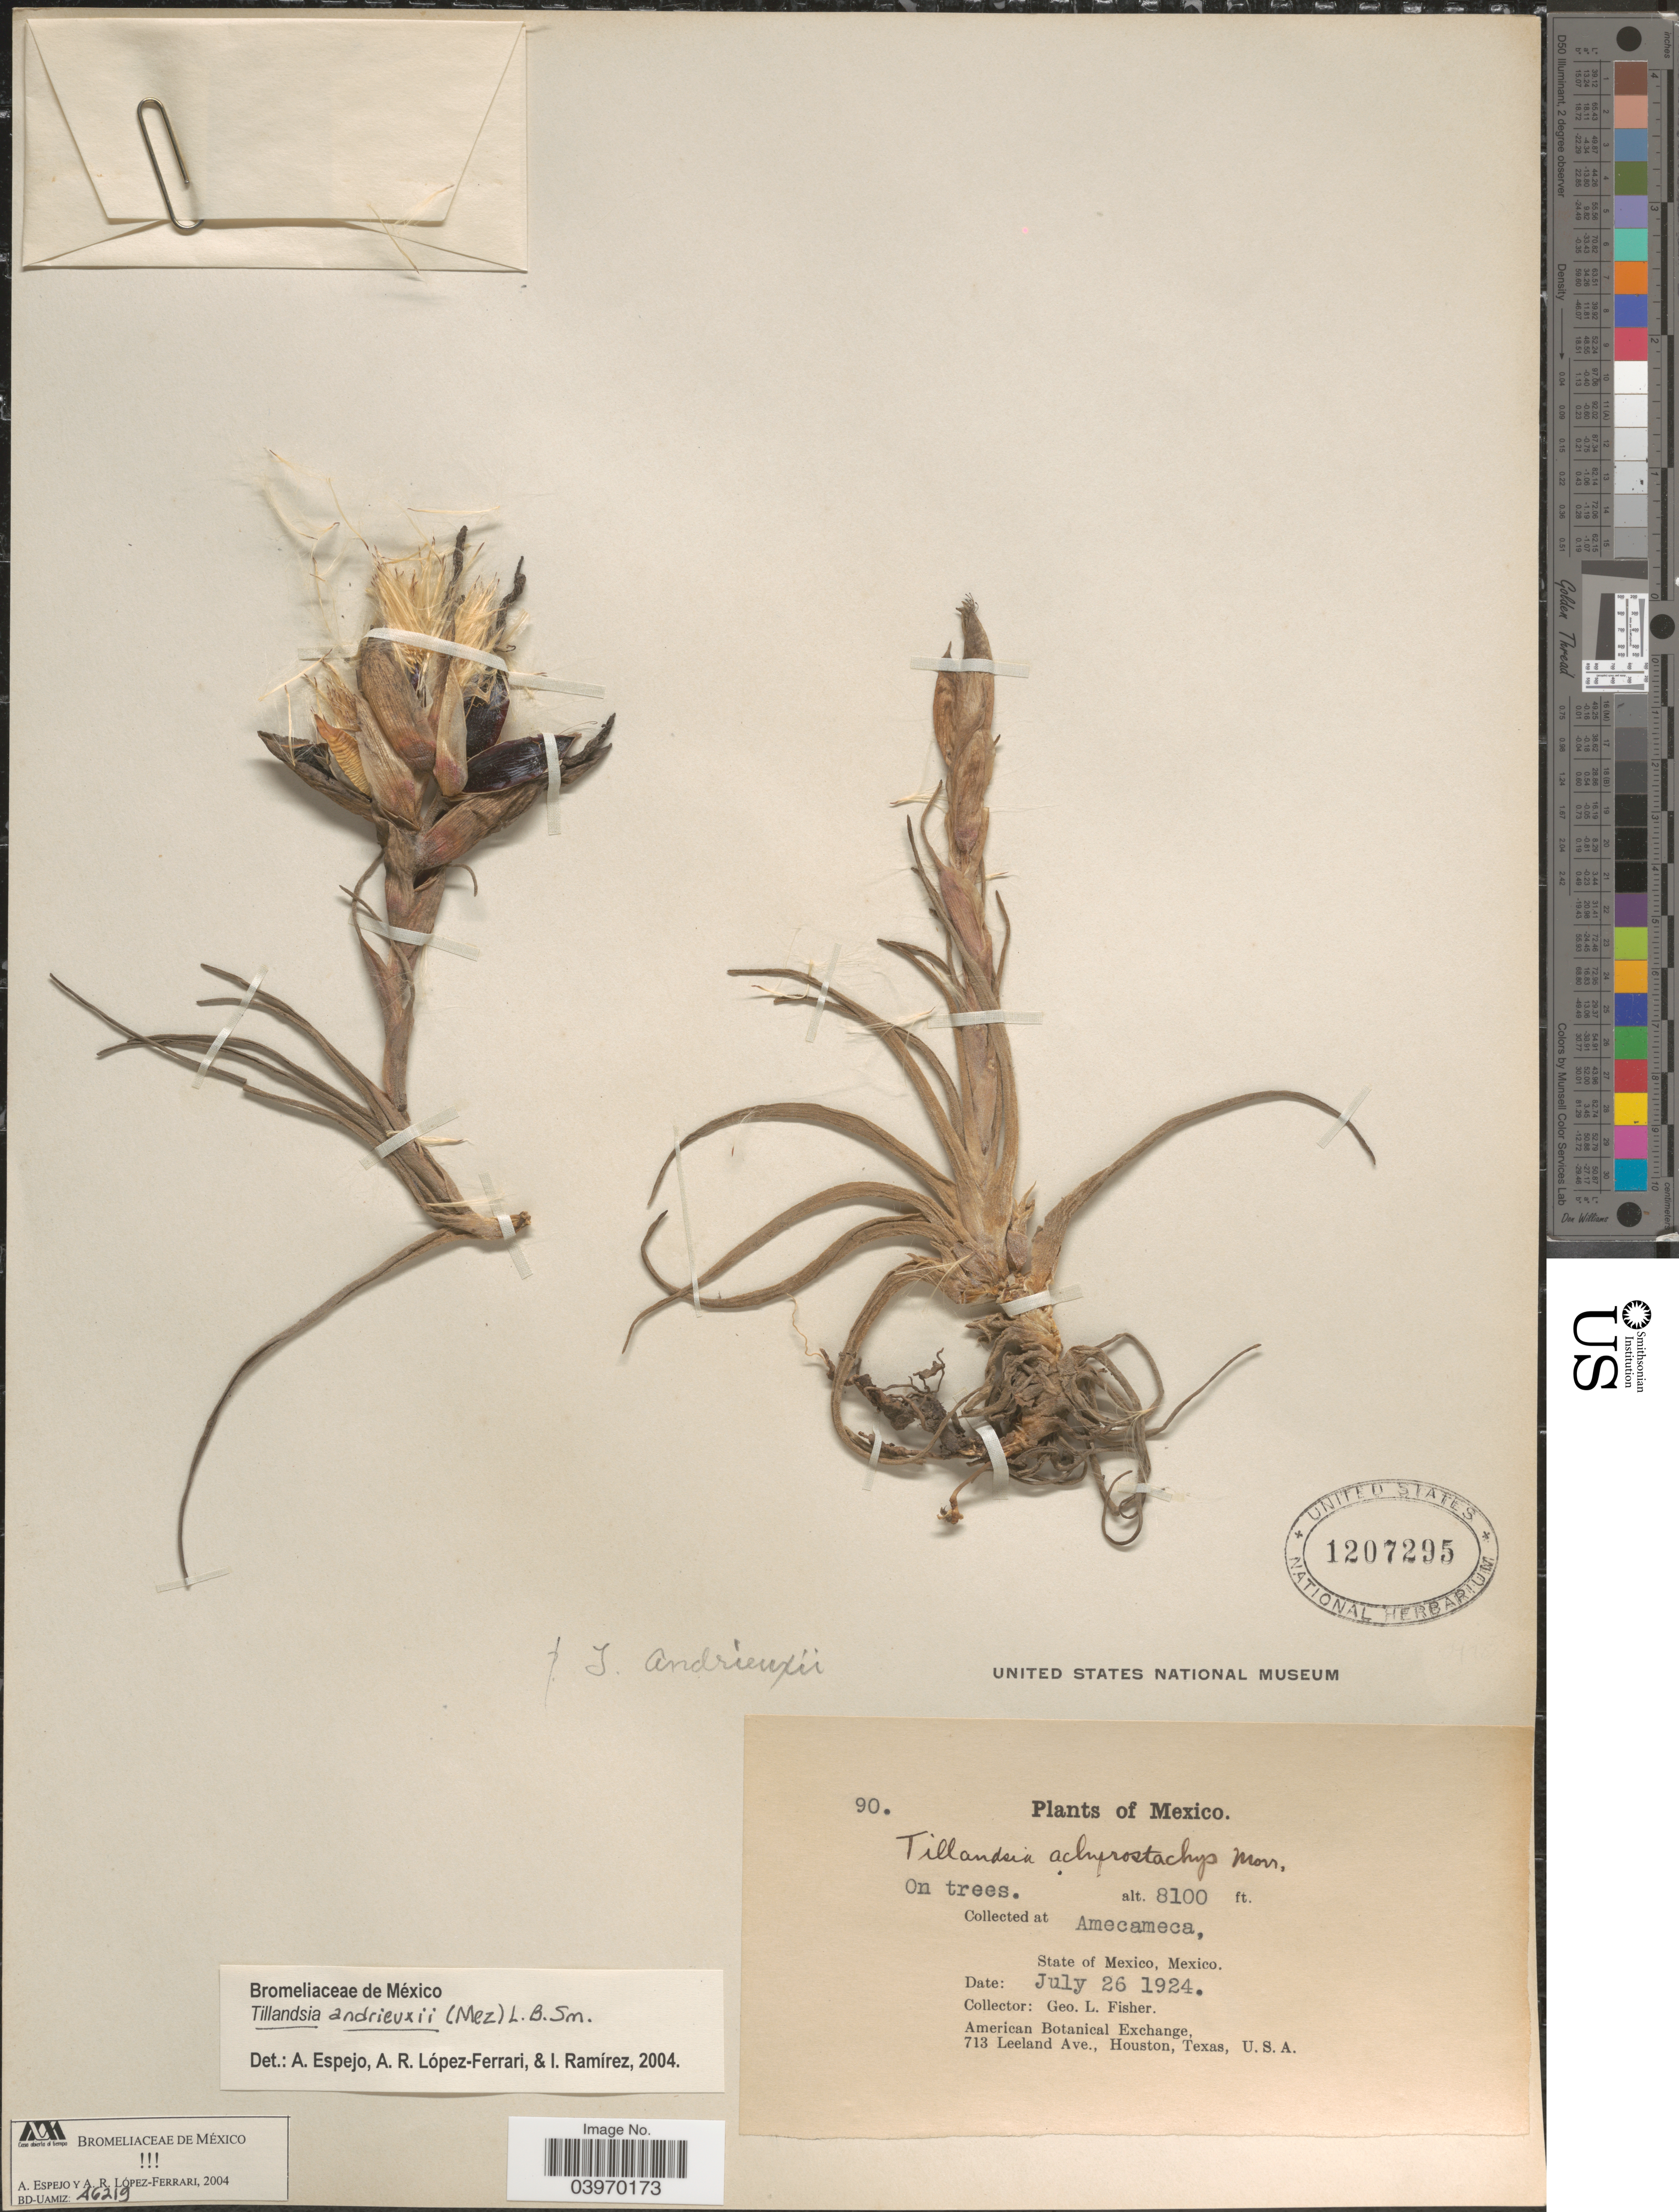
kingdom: Plantae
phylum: Tracheophyta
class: Liliopsida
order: Poales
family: Bromeliaceae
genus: Tillandsia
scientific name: Tillandsia andrieuxii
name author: (Mez) L.B. Sm.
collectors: G. L. Fisher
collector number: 90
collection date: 1924-07-26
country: Mexico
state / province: México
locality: Amecameca.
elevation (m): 2469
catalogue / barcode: US 1207295